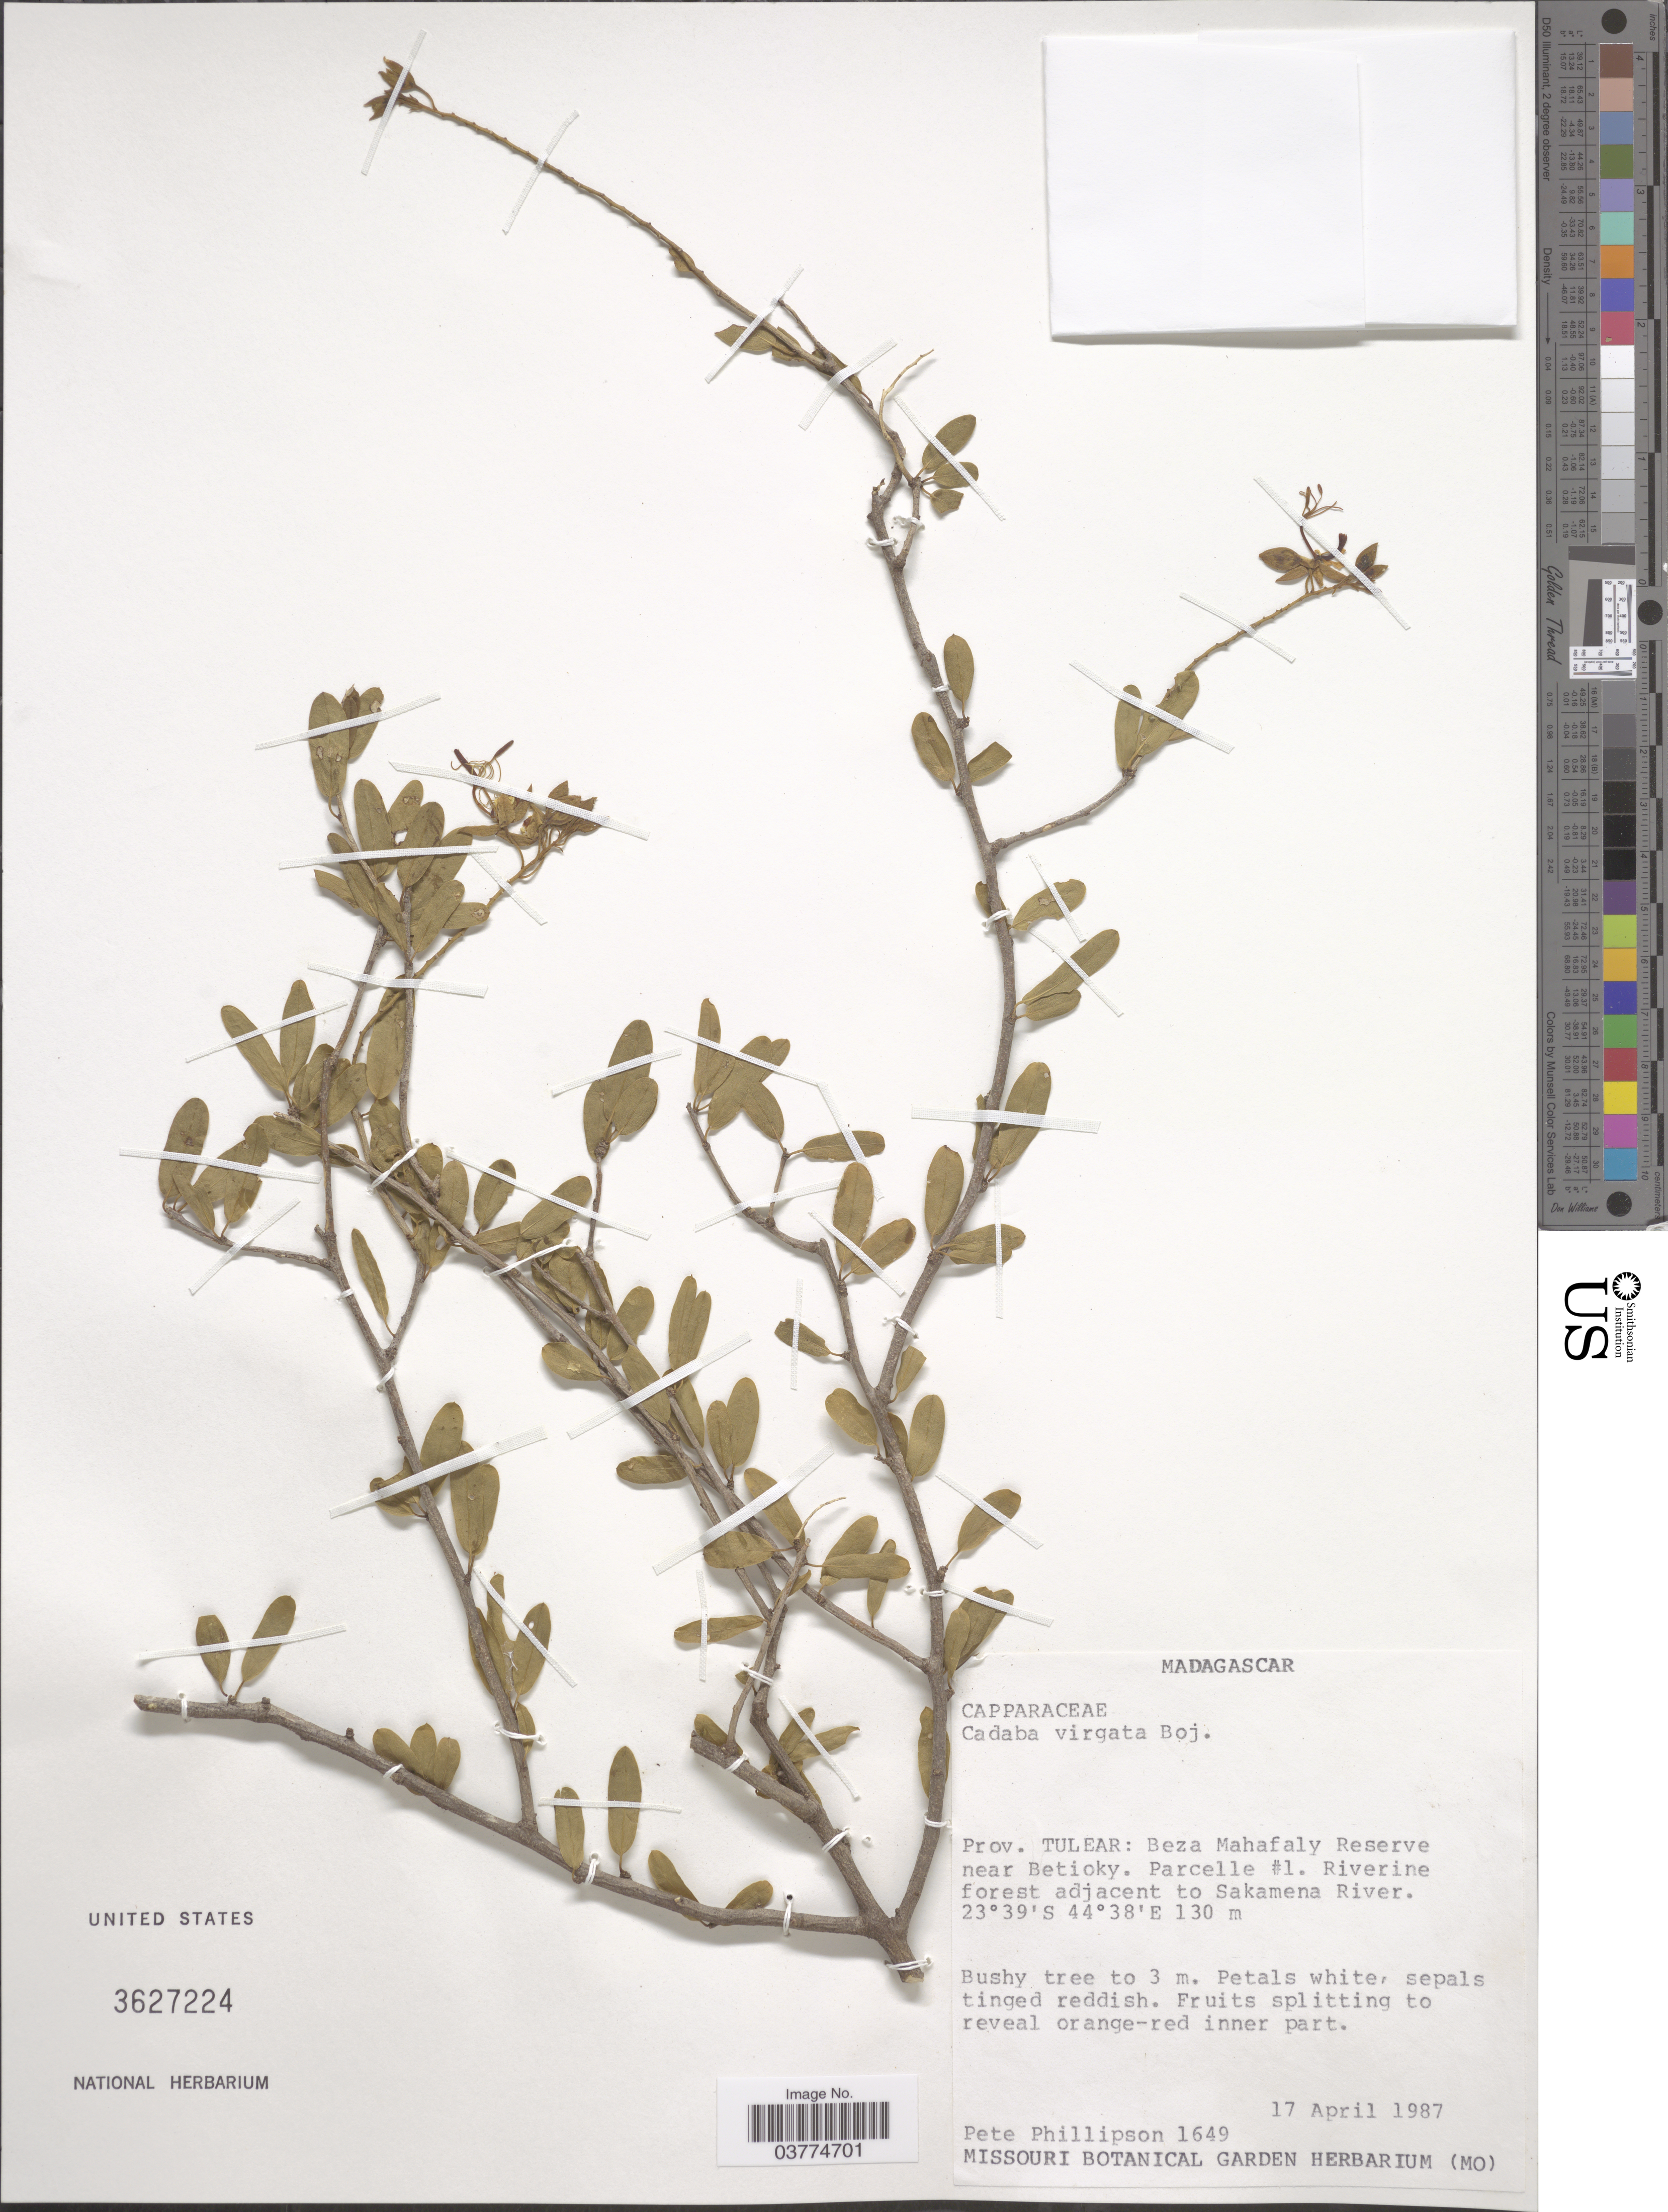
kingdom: Plantae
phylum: Tracheophyta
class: Magnoliopsida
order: Brassicales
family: Capparaceae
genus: Cadaba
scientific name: Cadaba virgata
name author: Bojer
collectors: P. B. Phillipson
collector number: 1649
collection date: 1987-04-17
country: Madagascar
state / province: Atsimo-Andrefana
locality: Prov. Tulear: Beza Mahafaly Reserve near Betioky. Parcelle #1. Riverine forest adjacent to Sakamena River.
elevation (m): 130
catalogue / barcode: US 3627224